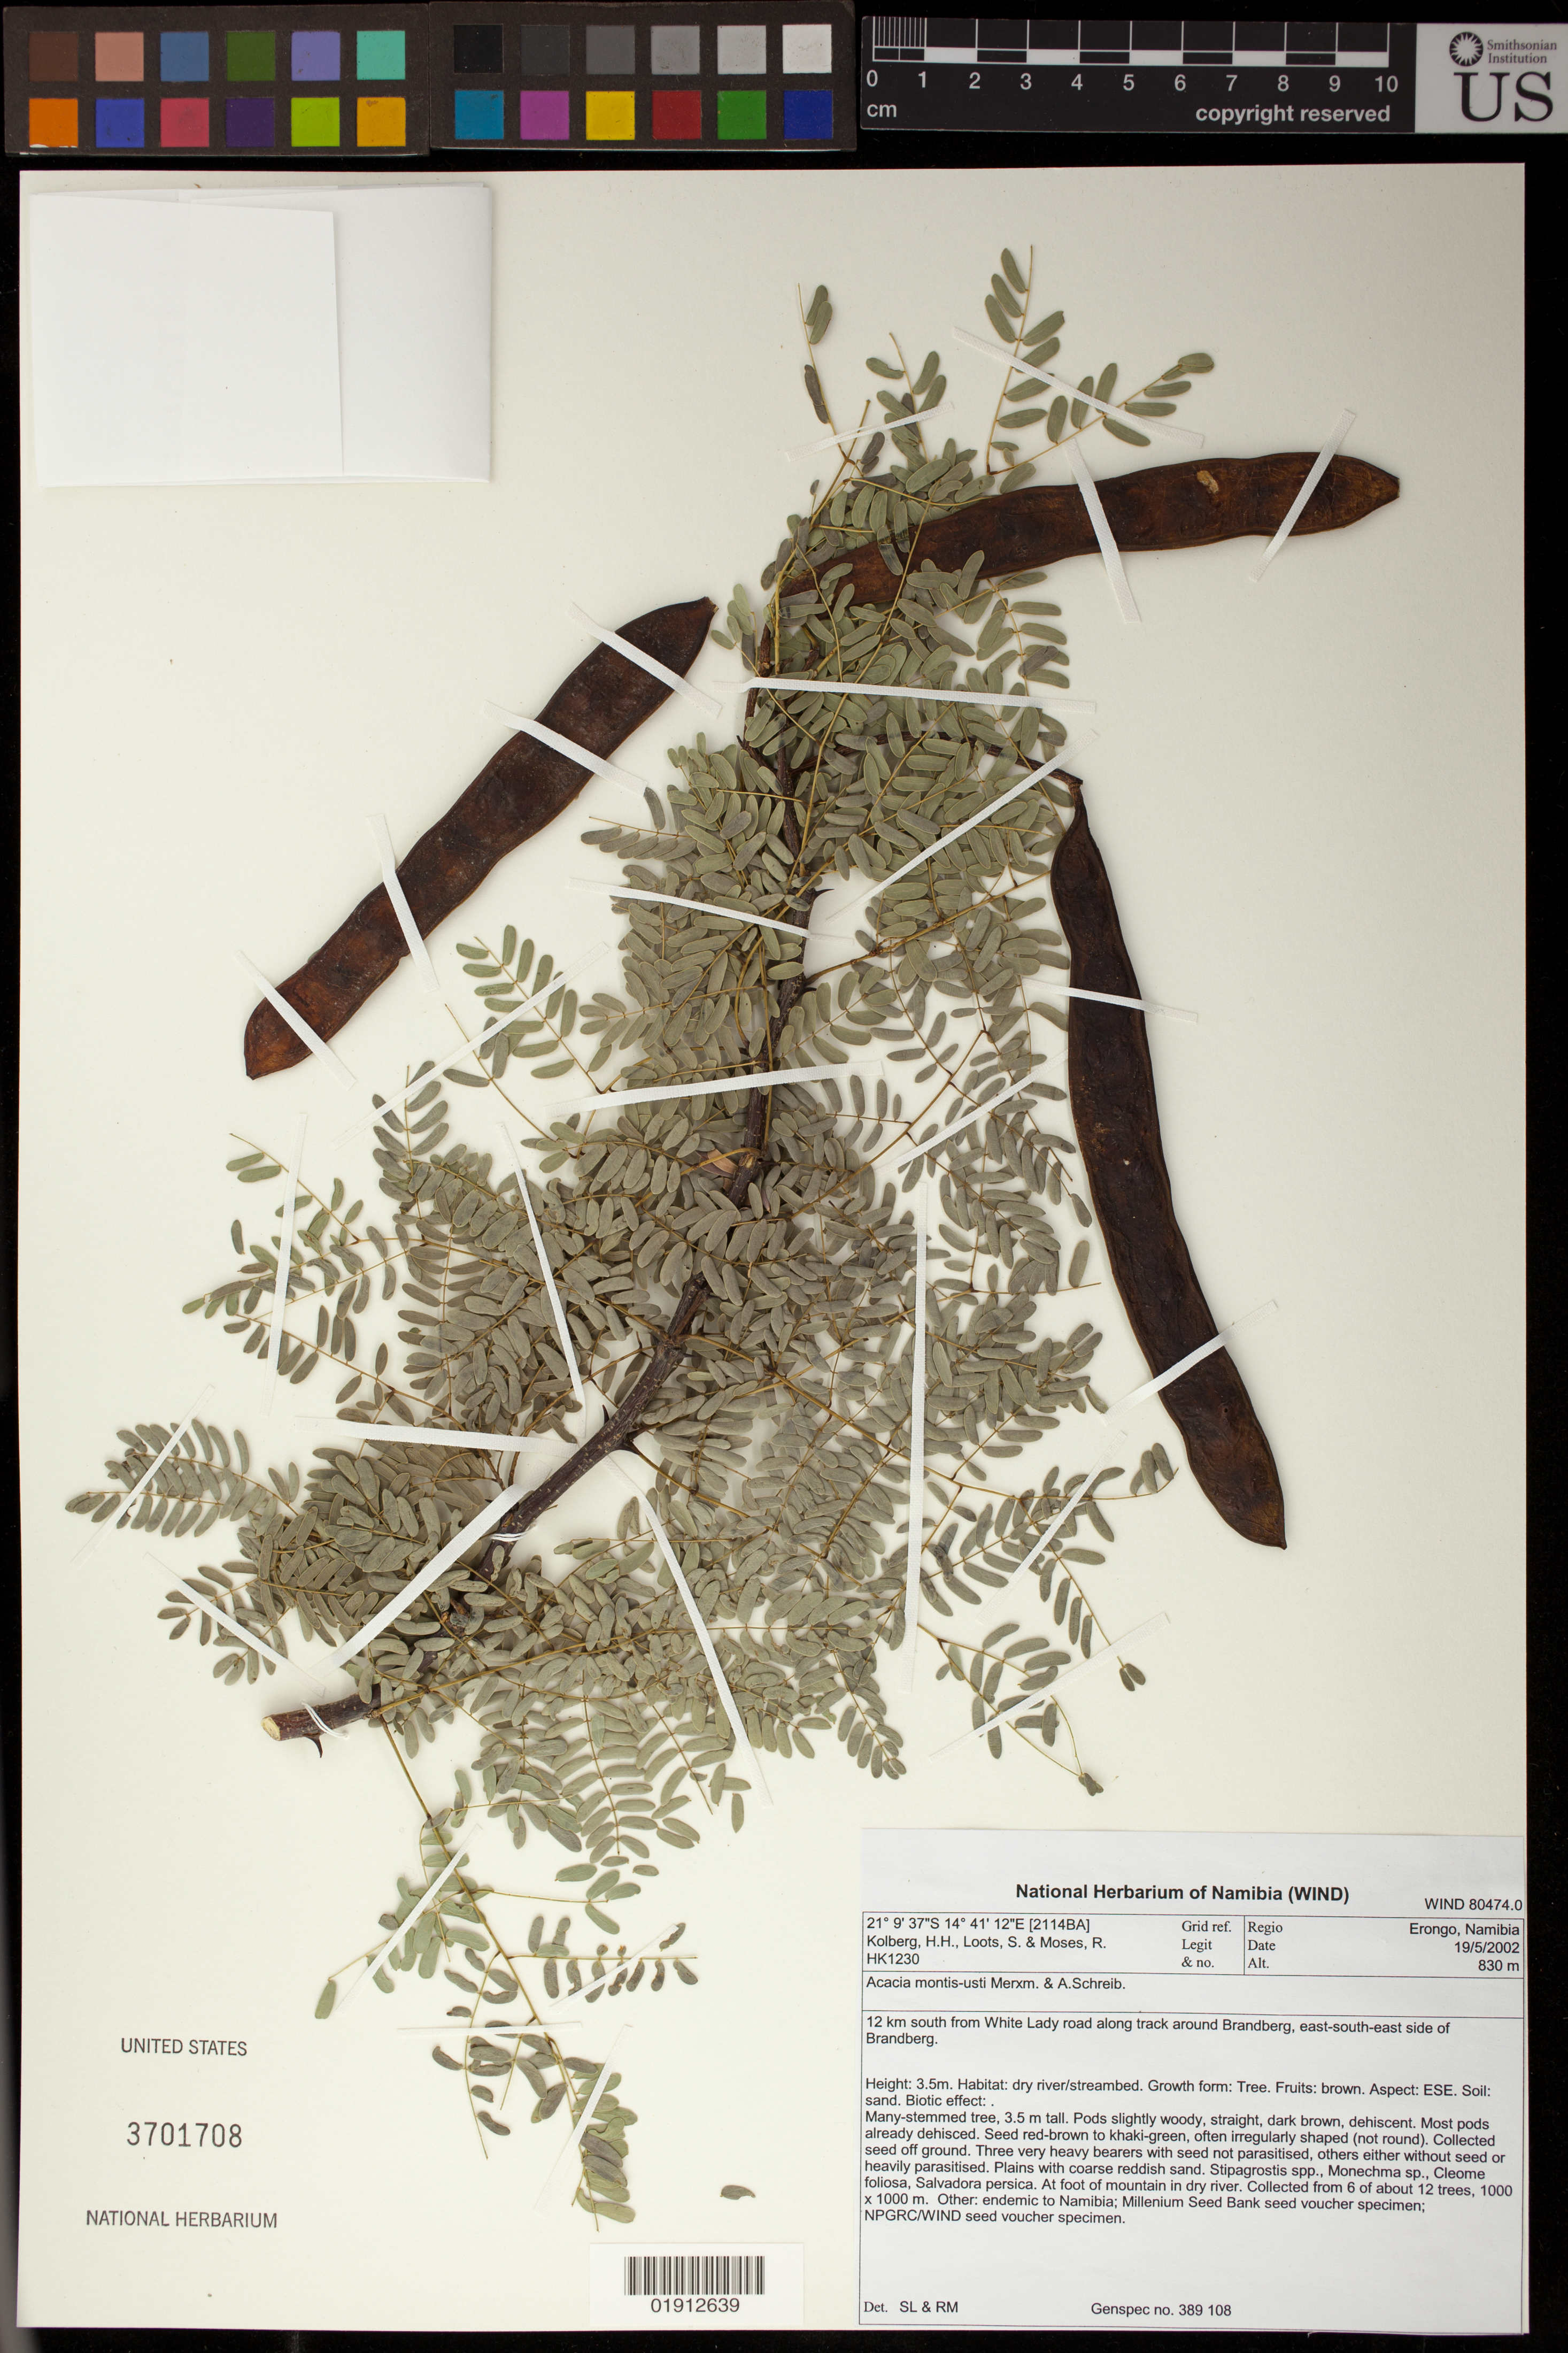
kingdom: Plantae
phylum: Tracheophyta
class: Magnoliopsida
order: Fabales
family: Fabaceae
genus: Senegalia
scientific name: Senegalia montis-usti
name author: (Merxm. & A. Schreib.) Kyal. & Boatwr.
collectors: H. H. Kolberg, S. Loots & R. Moses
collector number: HK1230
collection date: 2002-05-19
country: Namibia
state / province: Erongo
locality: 12 km south from White Lady road along track around Brandberg, east-south-east side of Brandberg.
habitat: Dry river/streambed.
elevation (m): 830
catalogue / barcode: US 3701708